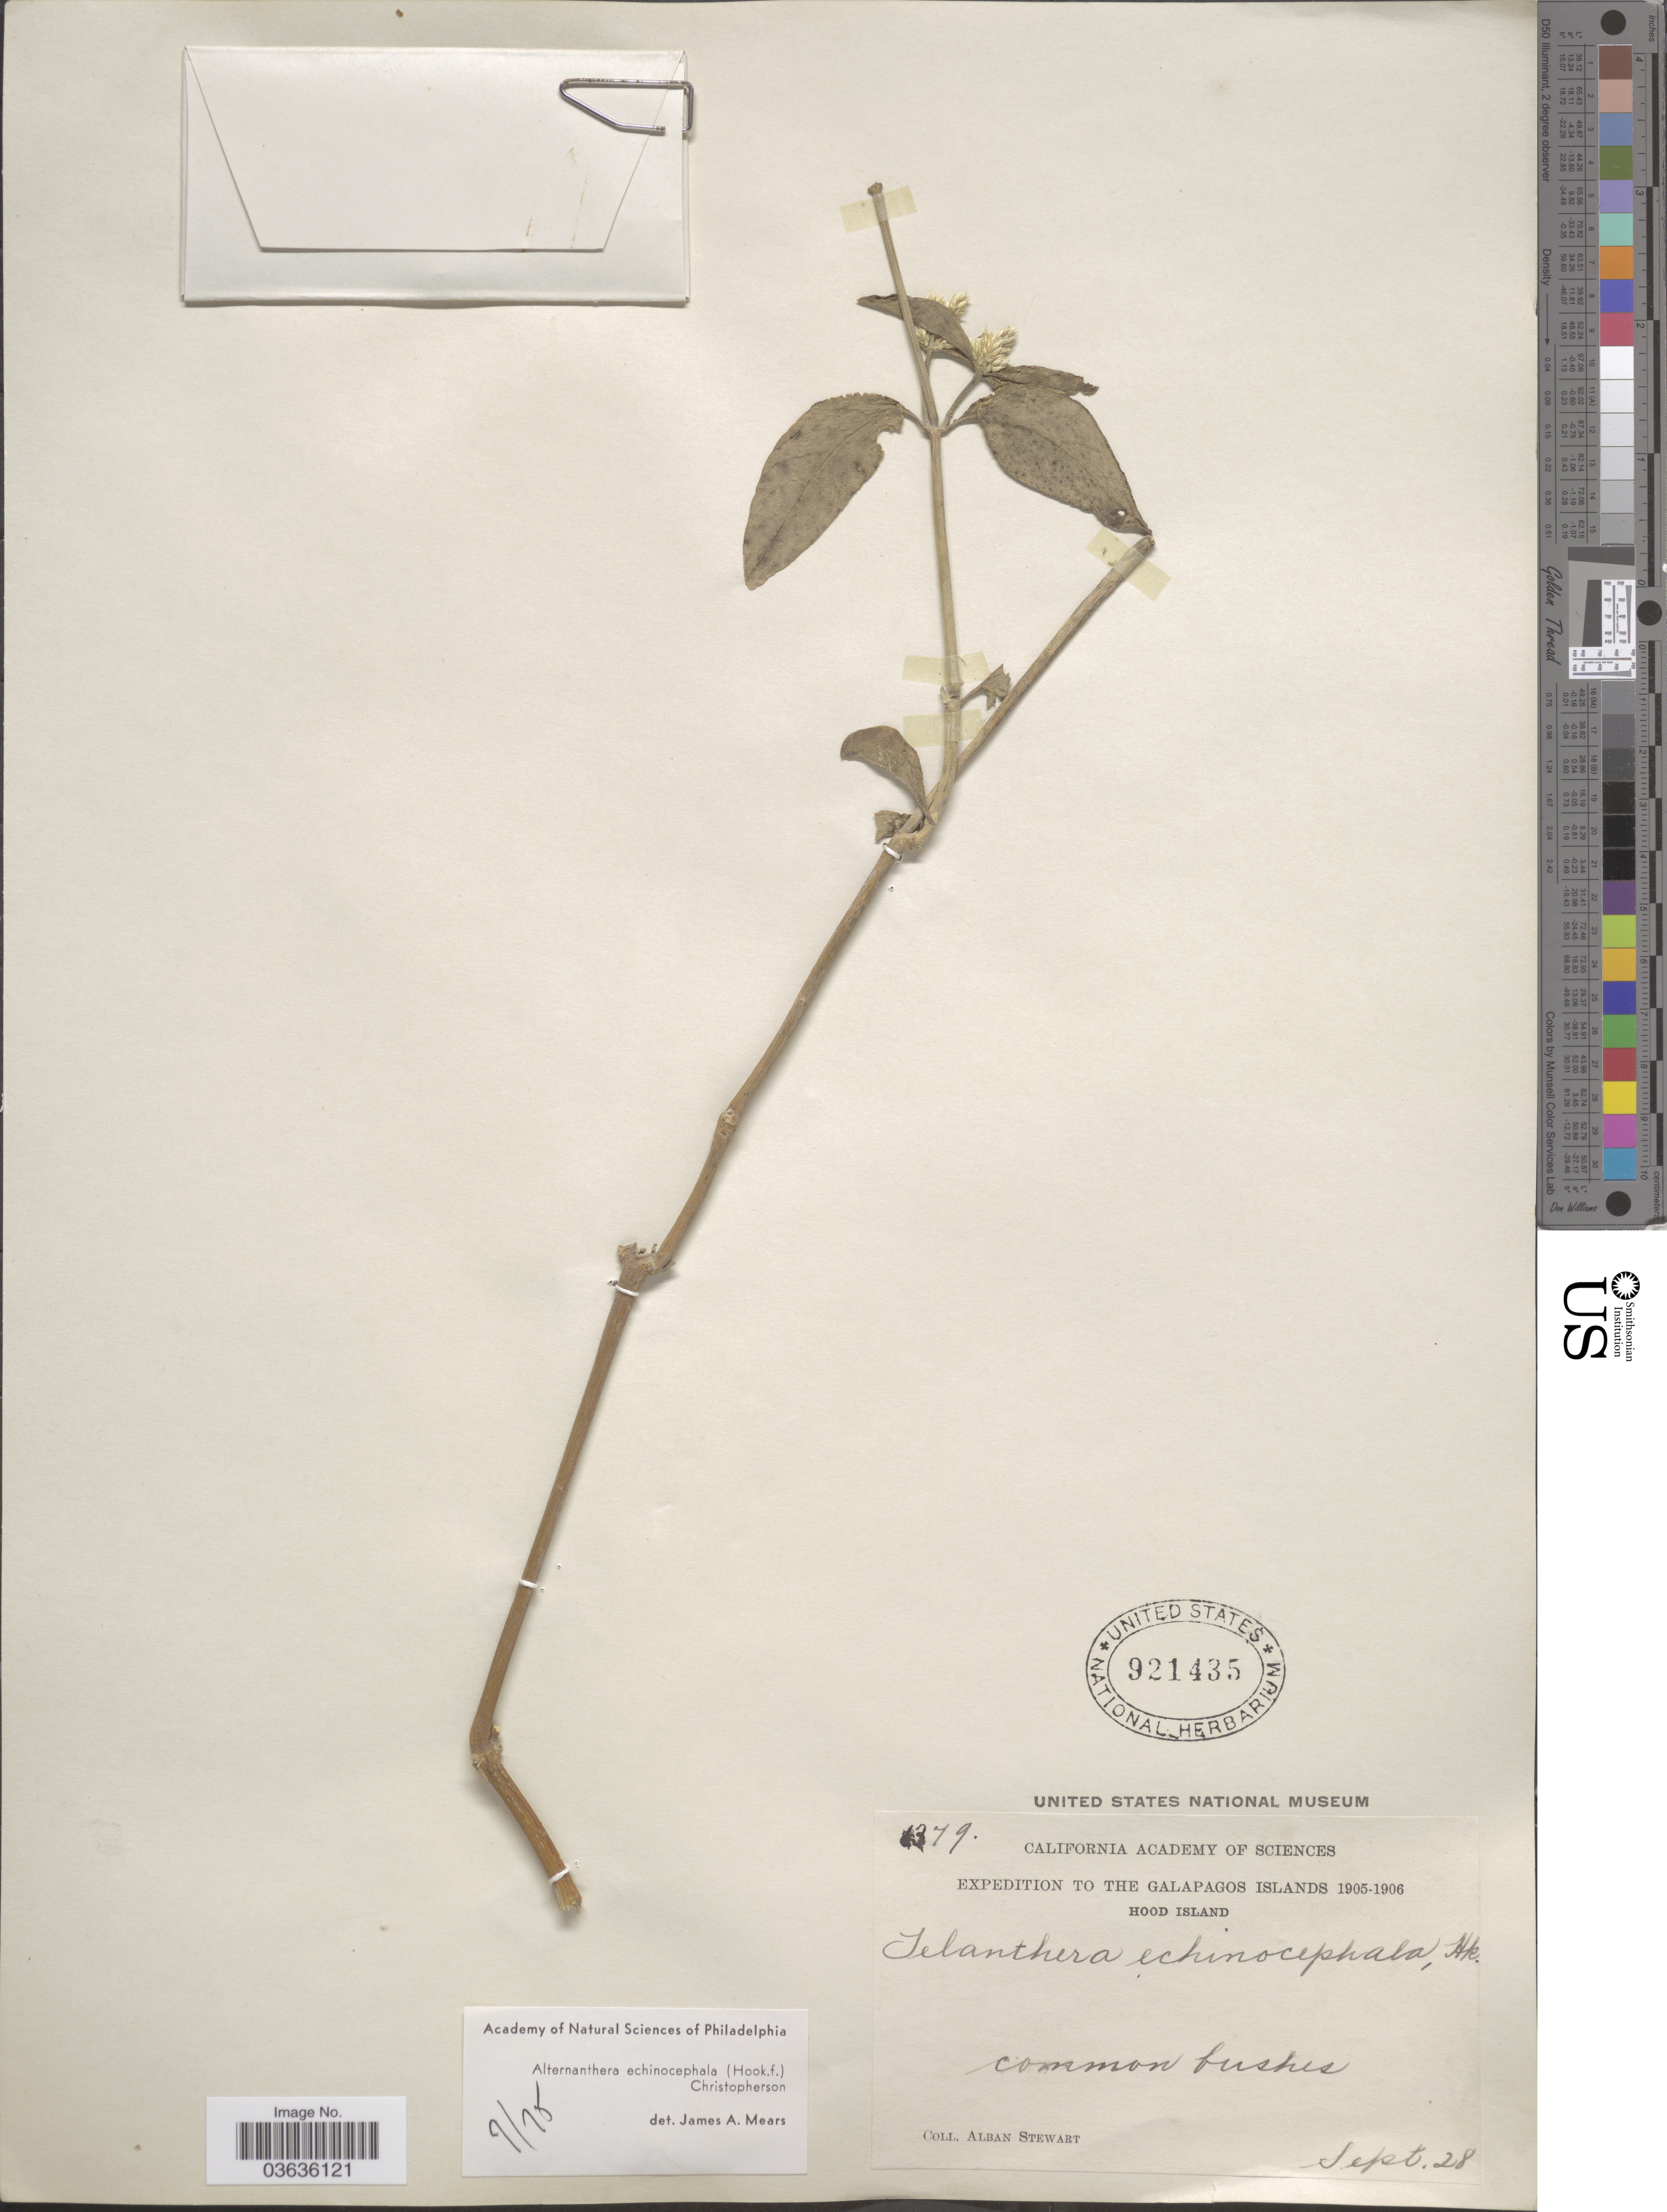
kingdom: Plantae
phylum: Tracheophyta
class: Magnoliopsida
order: Caryophyllales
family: Amaranthaceae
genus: Alternanthera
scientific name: Alternanthera echinocephala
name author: (Hook. f.) Christoph.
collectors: A. Stewart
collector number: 1379*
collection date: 1905-09-28/1906-09-28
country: Ecuador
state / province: Colón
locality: The Galapagos Islands, Hood Island.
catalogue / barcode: US 921435